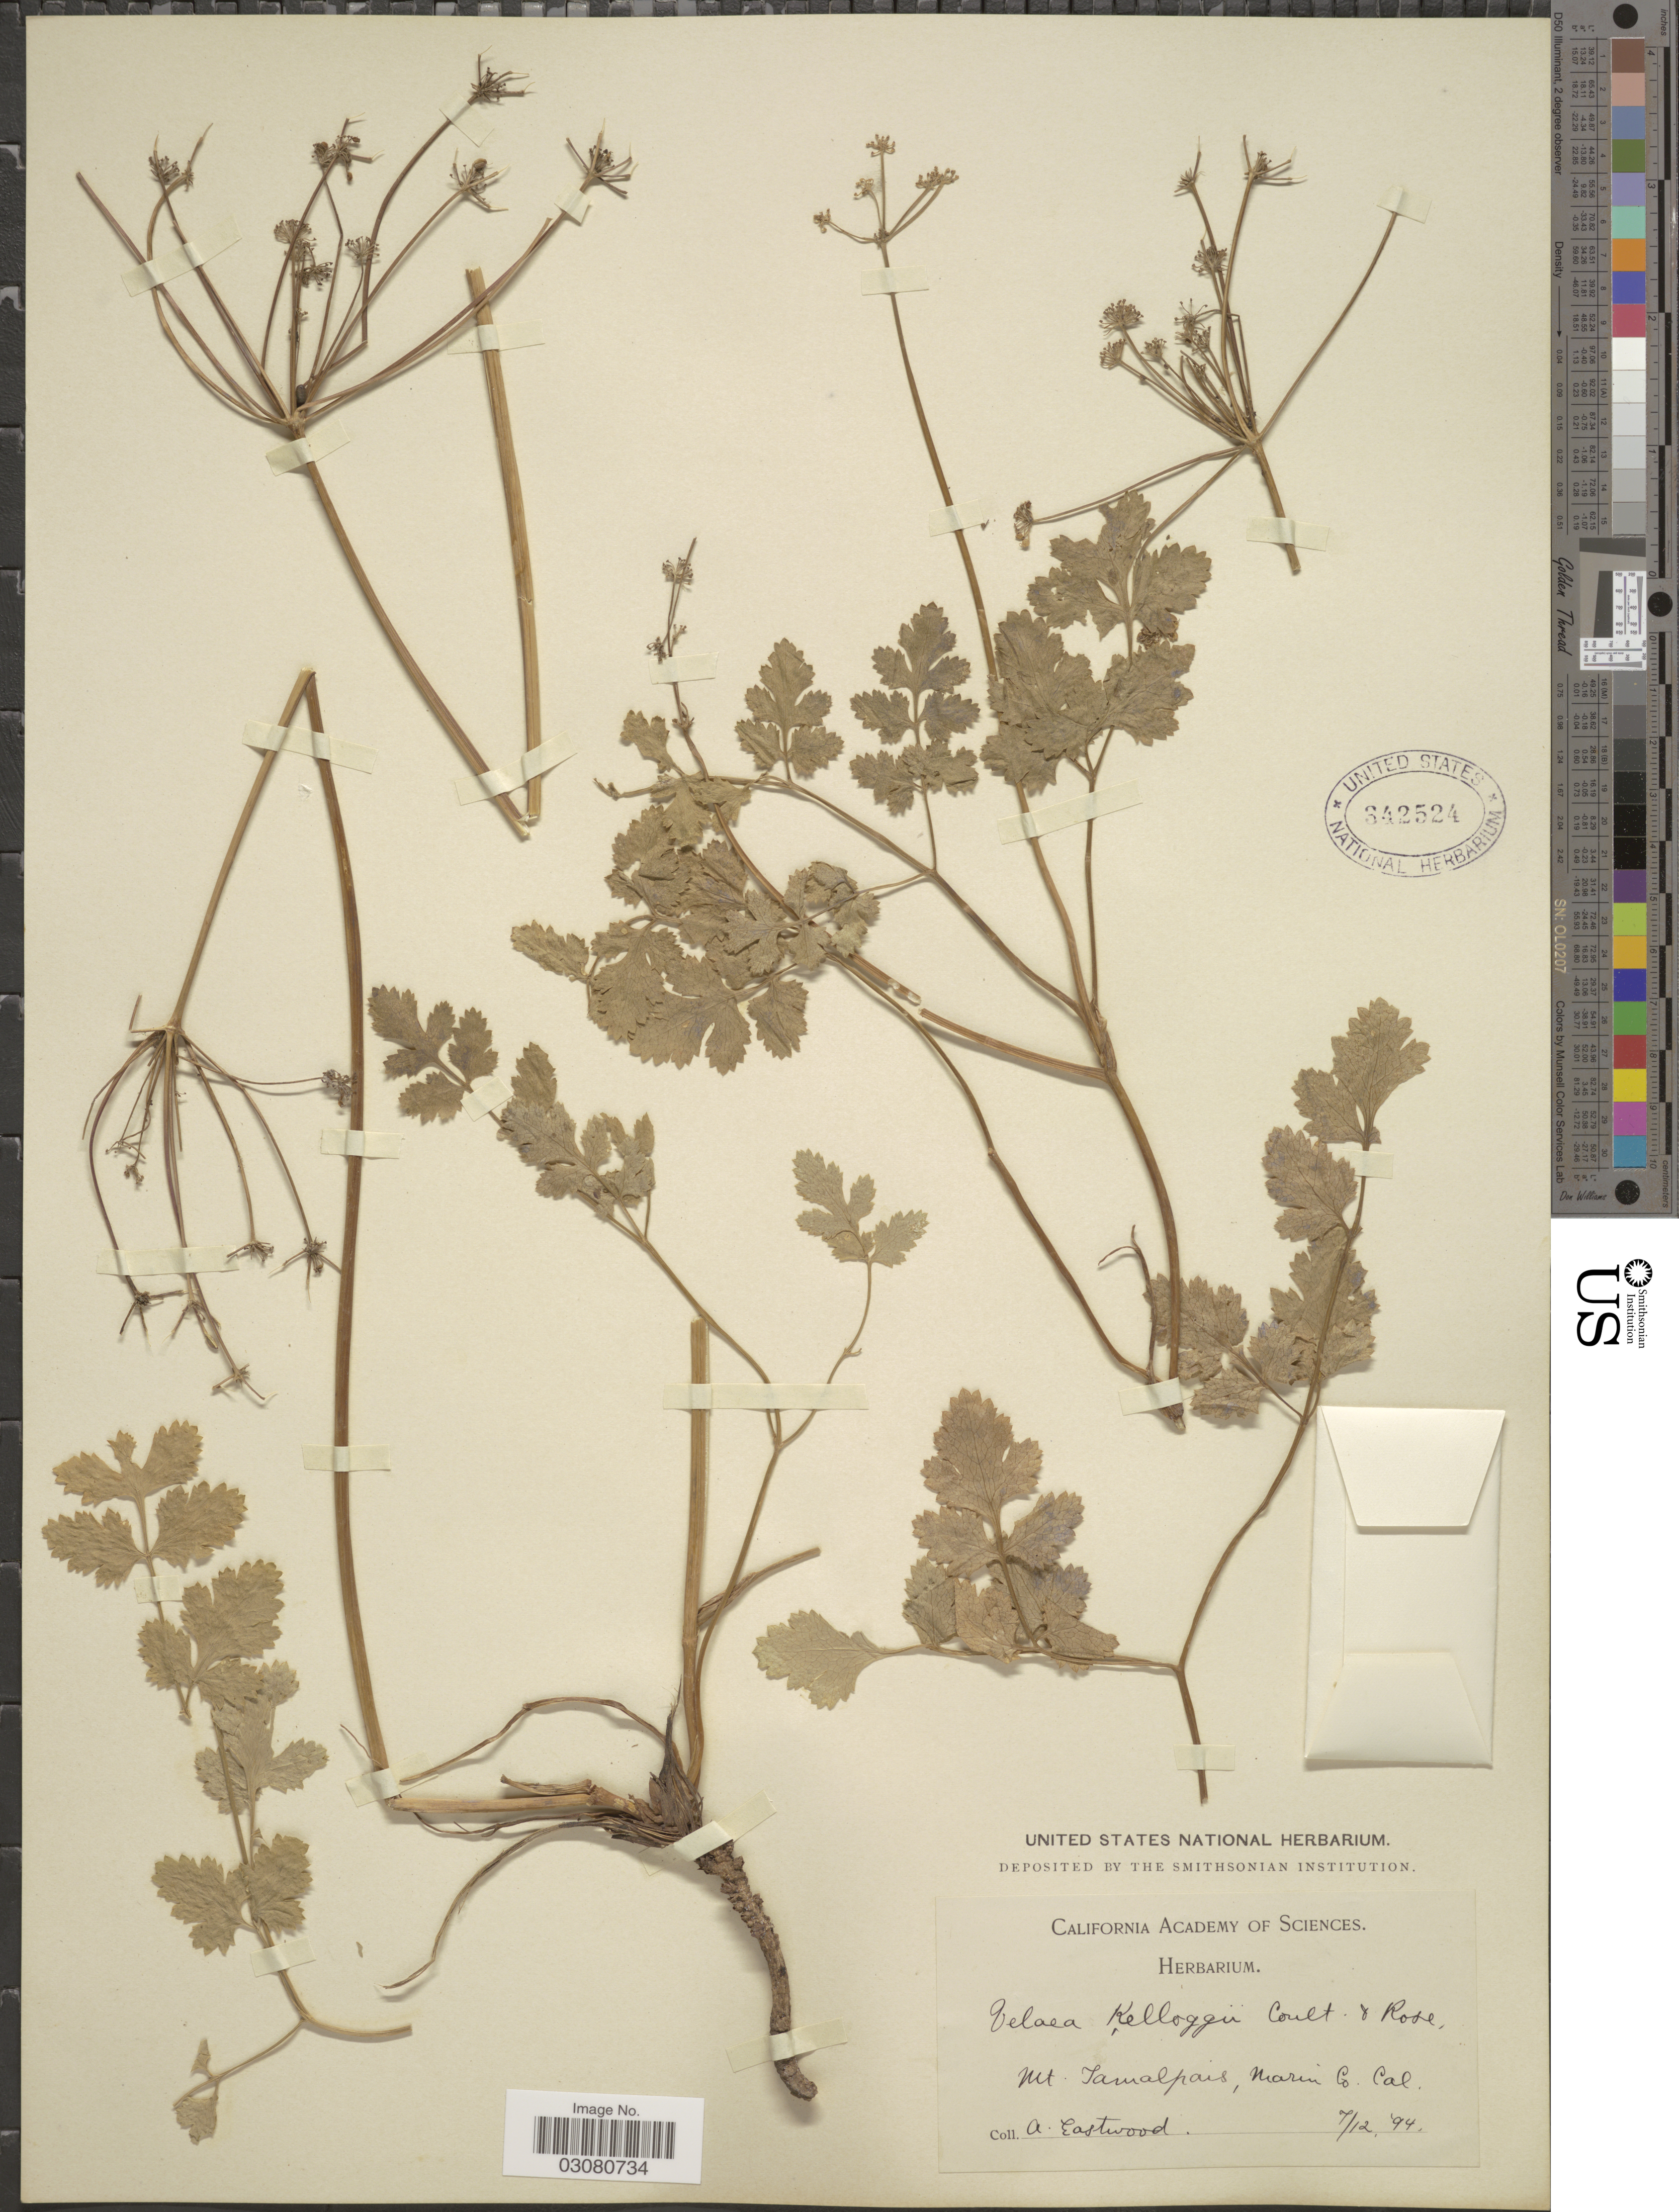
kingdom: Plantae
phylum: Tracheophyta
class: Magnoliopsida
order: Apiales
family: Apiaceae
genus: Drudeophytum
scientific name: Drudeophytum kelloggii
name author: (A. Gray) J.M. Coult. & Rose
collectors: A. Eastwood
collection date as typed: Transcribed d/m/y: 12/7/94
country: United States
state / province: California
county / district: Marin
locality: Mt. Tamalpais, Marin Co., Cal.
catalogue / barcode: US 342524